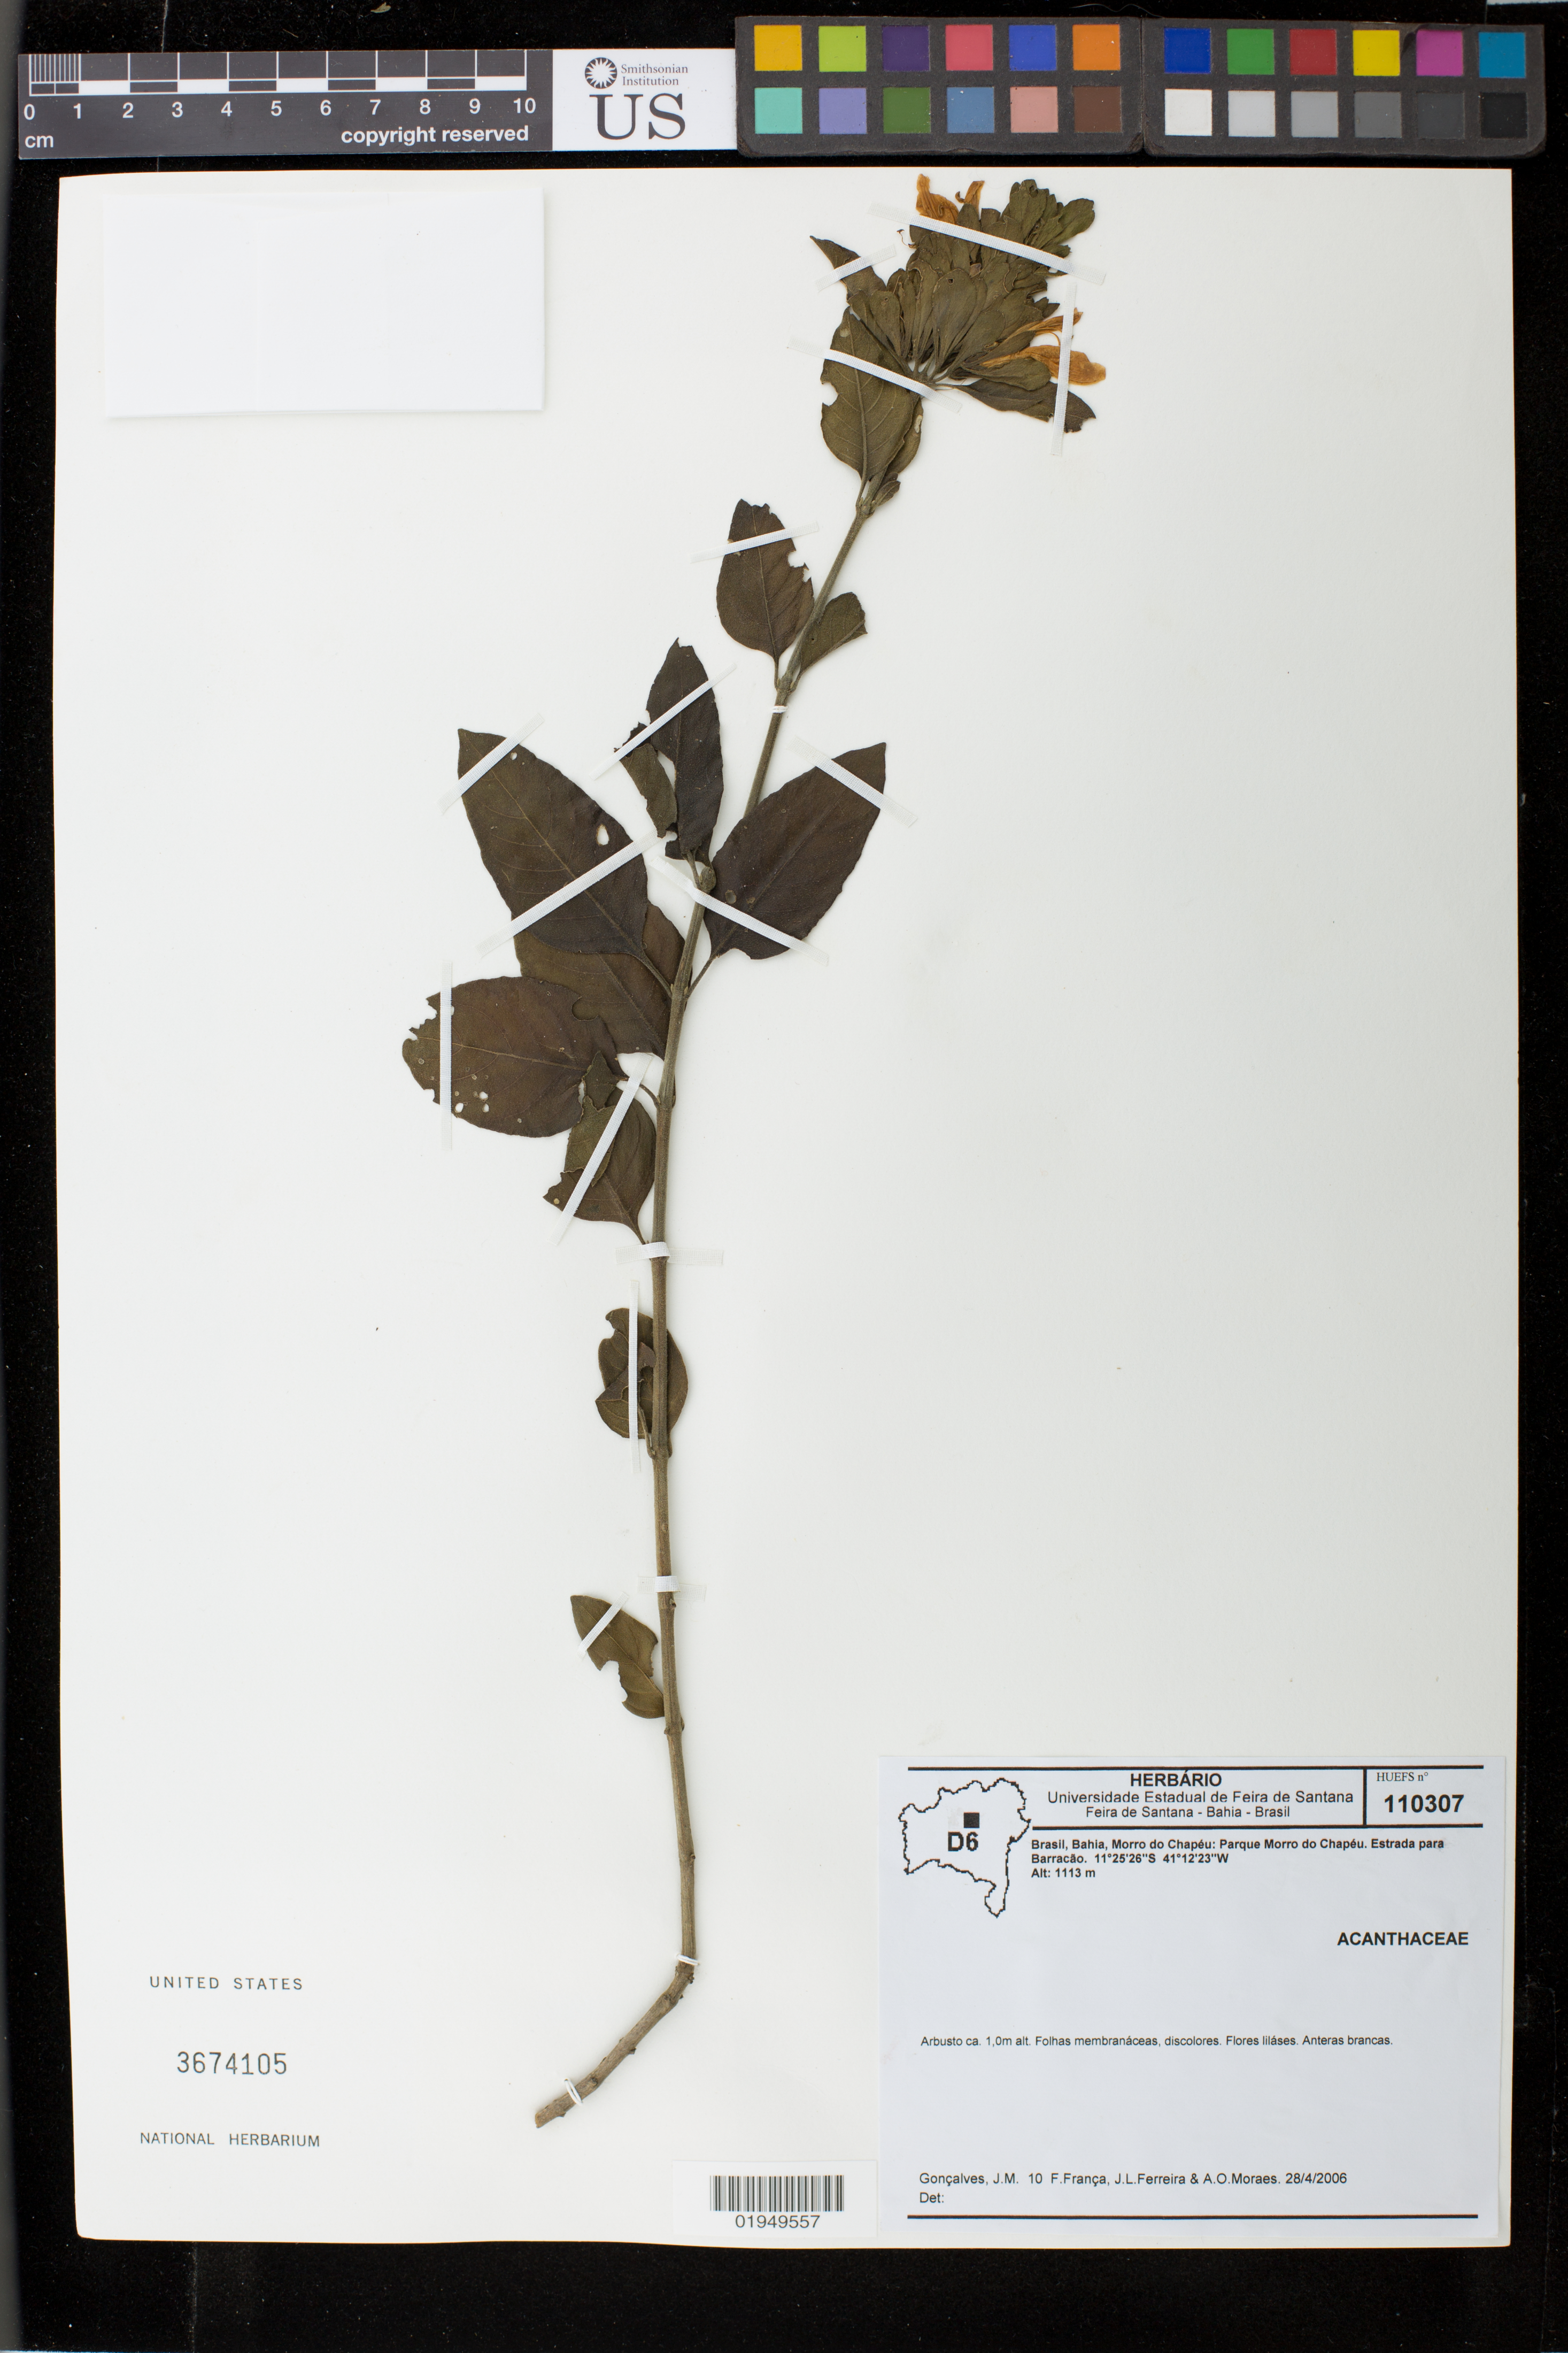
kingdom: Plantae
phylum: Tracheophyta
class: Magnoliopsida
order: Lamiales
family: Acanthaceae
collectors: J. Gonçalves, F. França, J. Ferreira & A. Moraes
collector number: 10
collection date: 2006-04-28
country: Brazil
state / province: Bahia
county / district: Morro do Chapéu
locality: Parque Morro do Chapéu. Estrada para Barracao.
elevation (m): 1113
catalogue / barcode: US 3674105